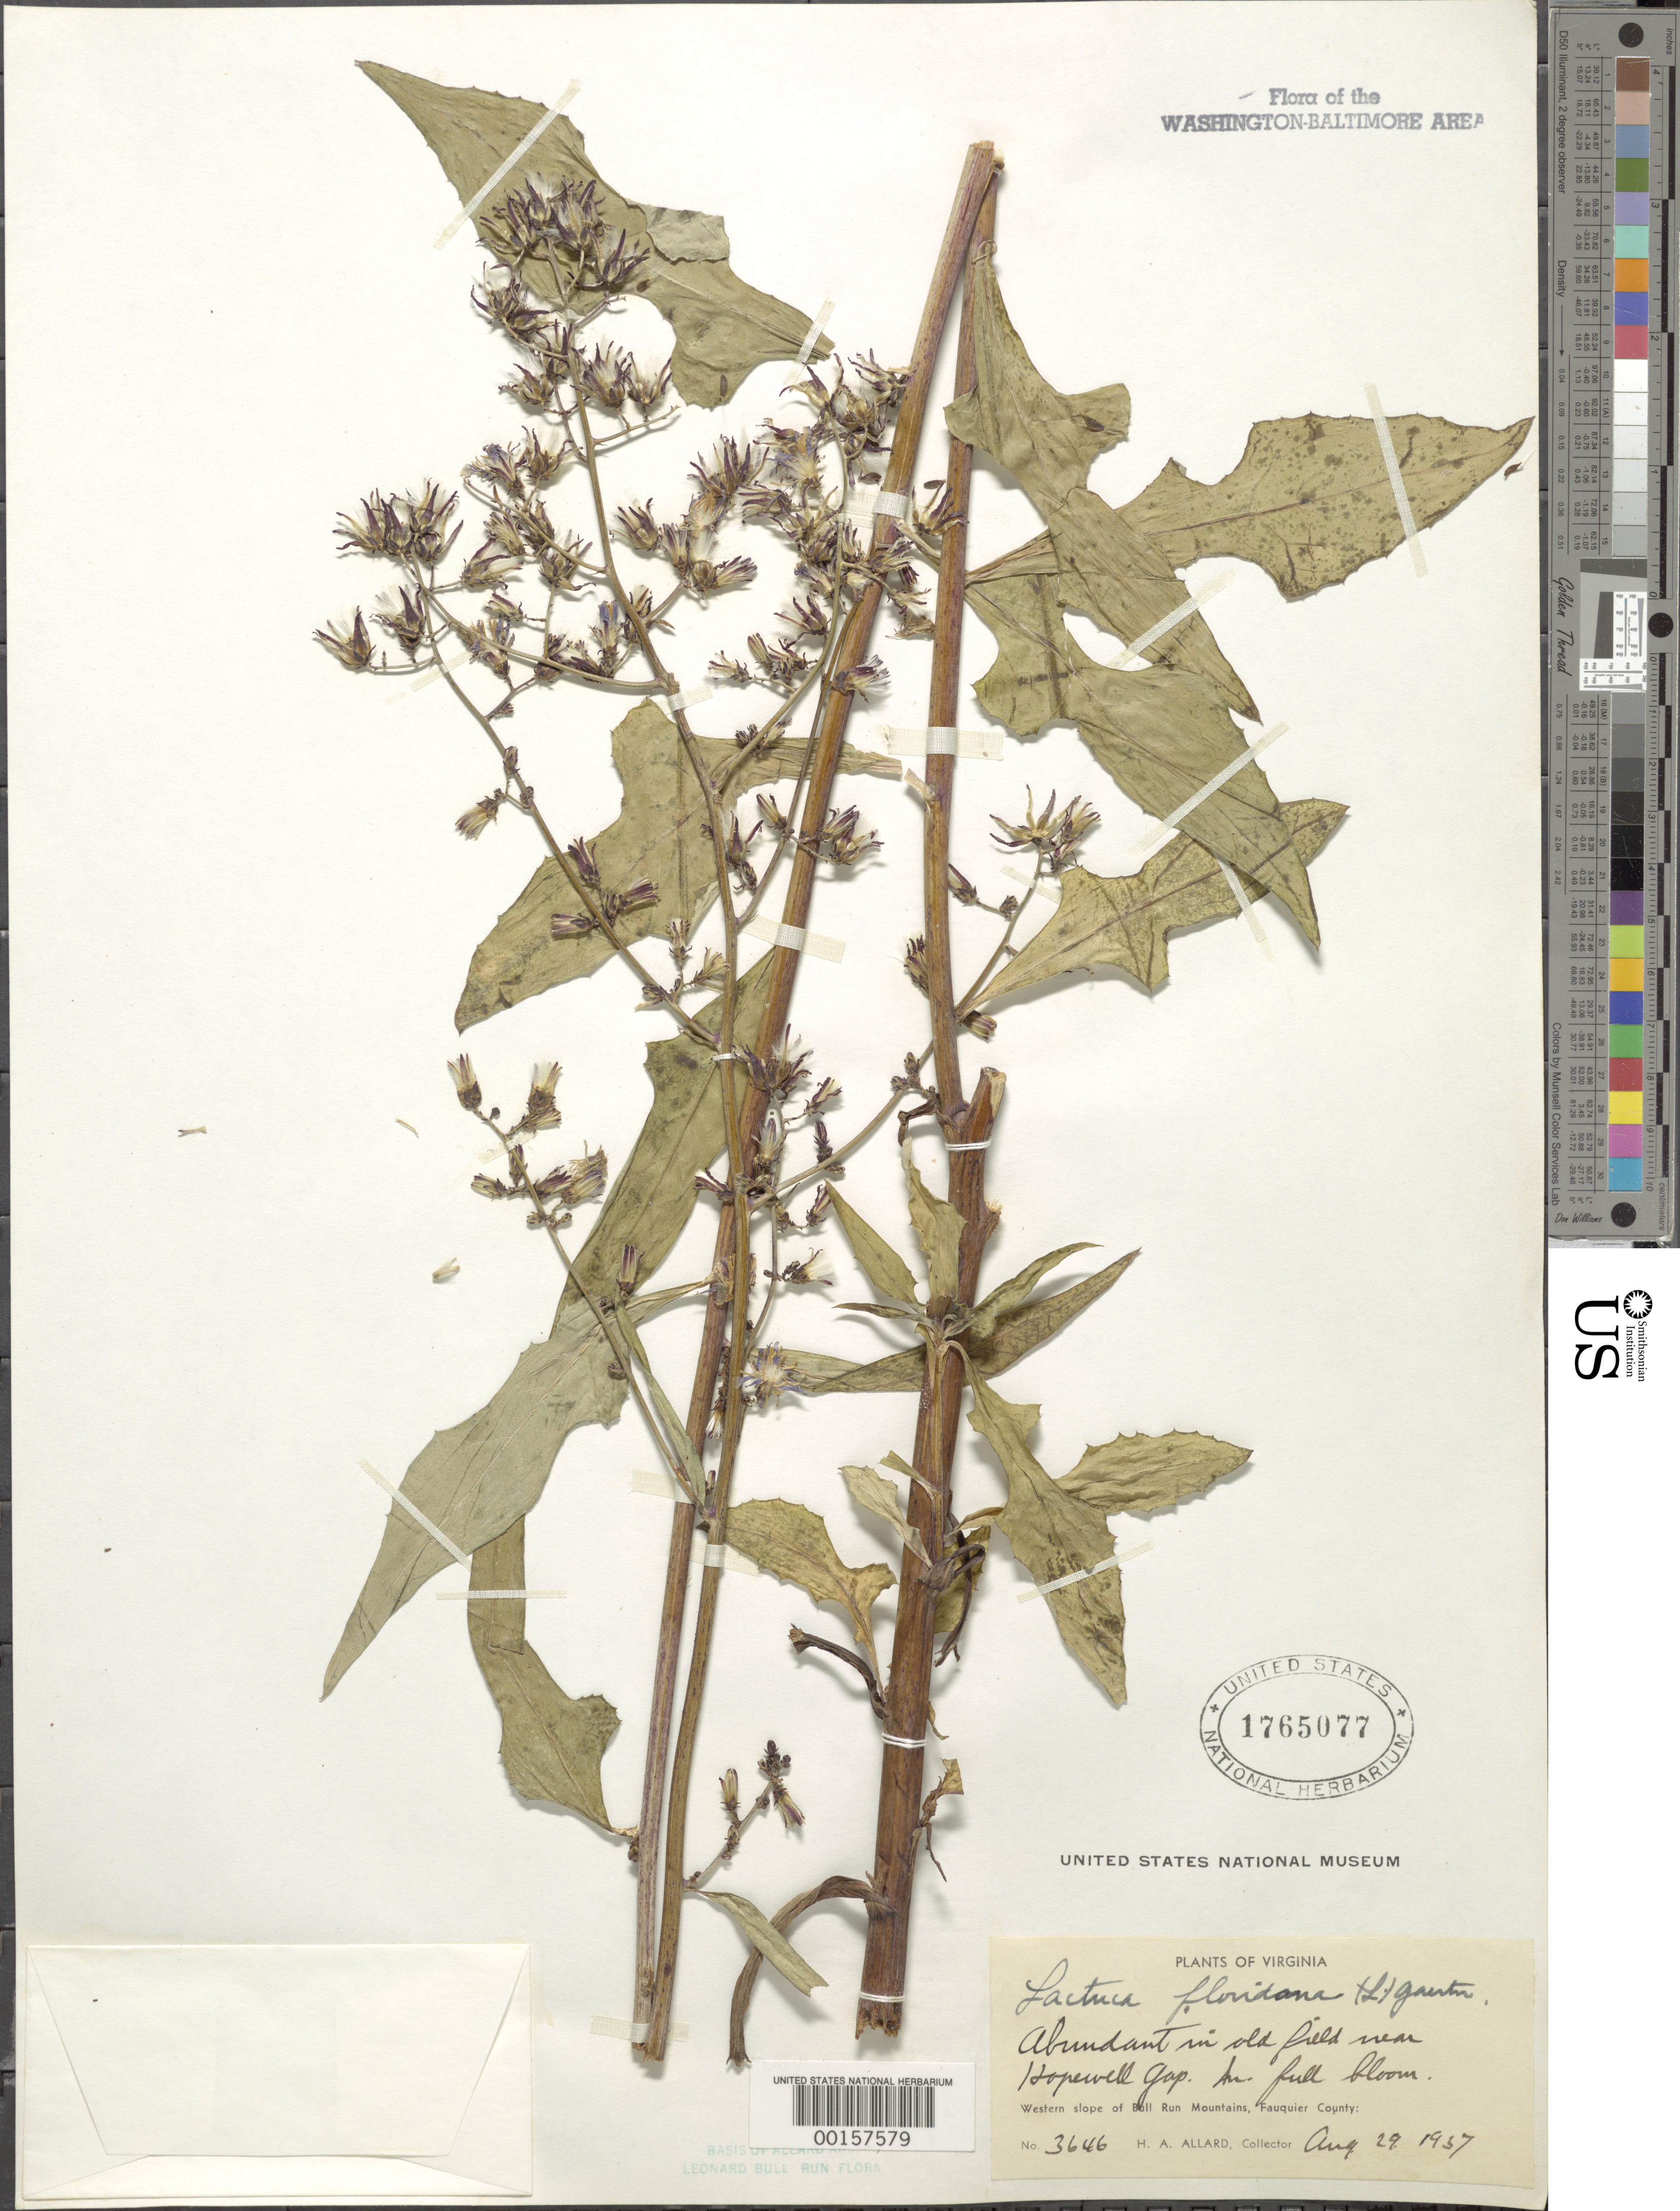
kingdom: Plantae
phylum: Tracheophyta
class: Magnoliopsida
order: Asterales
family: Asteraceae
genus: Lactuca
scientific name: Lactuca floridana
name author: (L.) Gaertn.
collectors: H. A. Allard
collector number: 3646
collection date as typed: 29 Aug 1937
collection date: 1937-08-29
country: United States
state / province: Virginia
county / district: Fauquier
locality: Near Hopewell Gap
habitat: Old field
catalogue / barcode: US 1765077